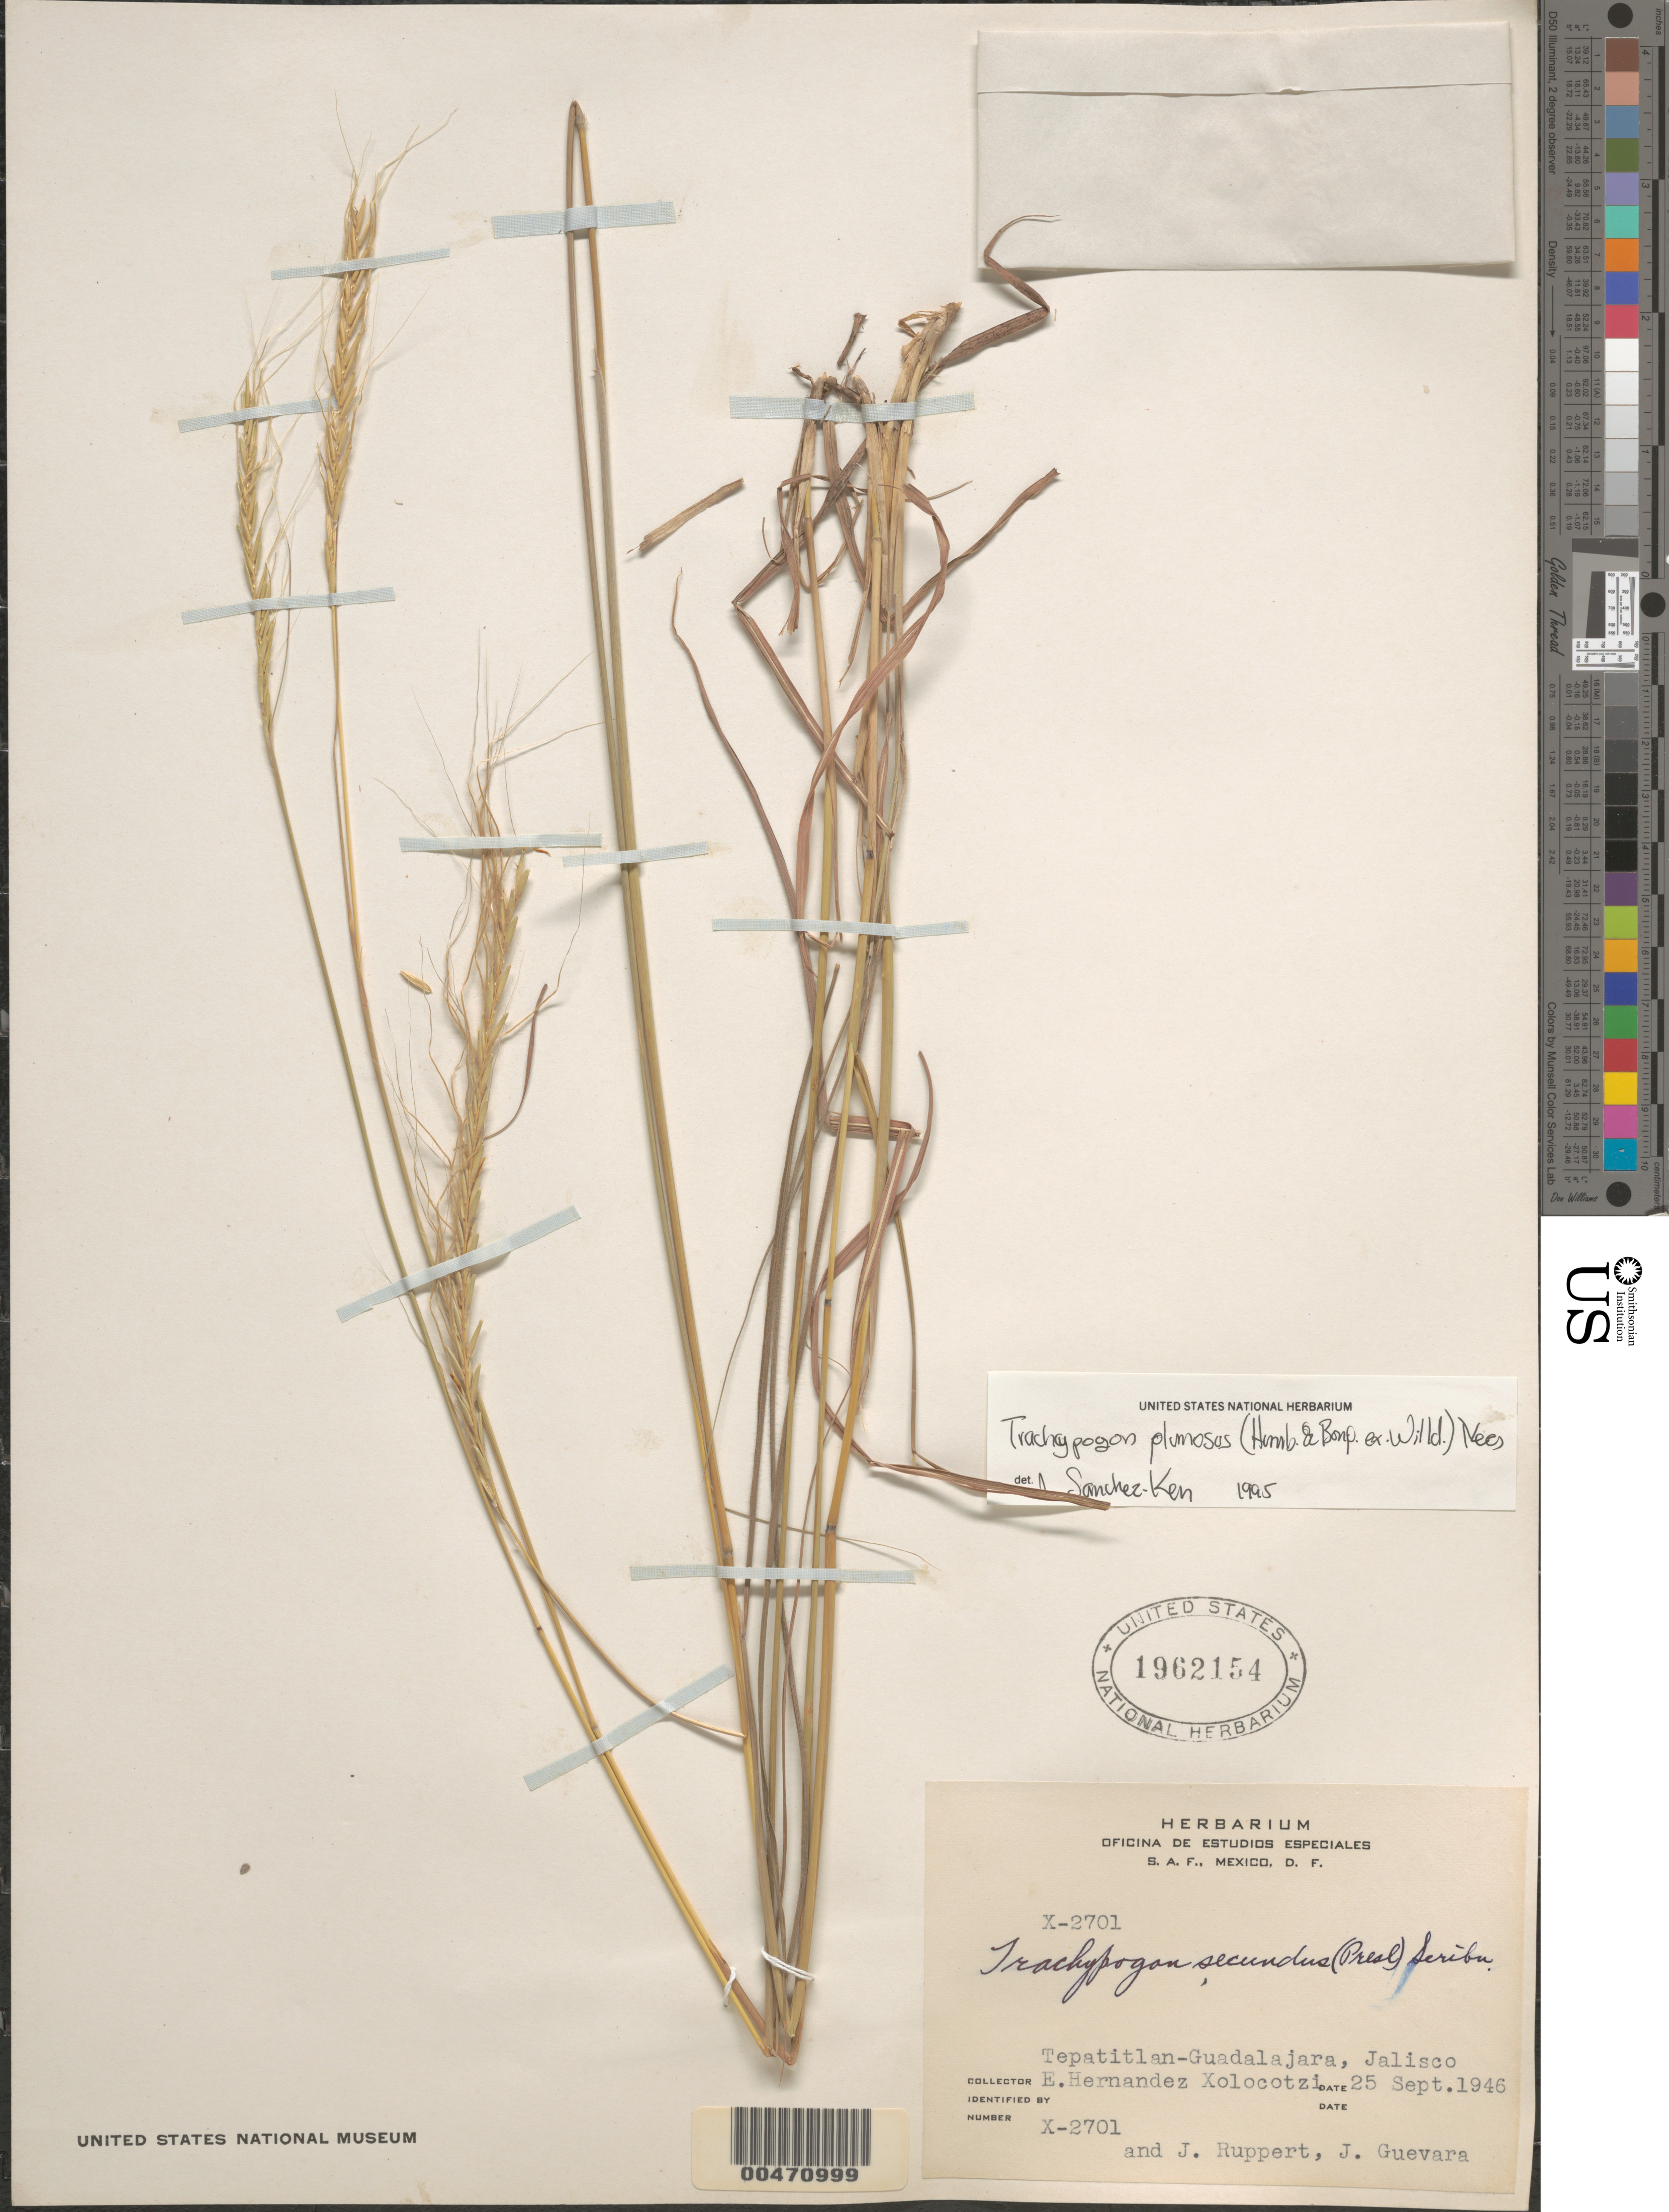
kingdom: Plantae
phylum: Tracheophyta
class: Liliopsida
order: Poales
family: Poaceae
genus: Trachypogon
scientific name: Trachypogon plumosus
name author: (Humb. & Bonpl.) Nees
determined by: Sánchez-Ken, J. G.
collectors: E. I. Hernández-X., J. Ruppert & J. Guevara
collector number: X-2701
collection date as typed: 25 Sep 1946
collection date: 1946-09-25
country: Mexico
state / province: Jalisco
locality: Tepatitlan-Guadalajara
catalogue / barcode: US 1962154